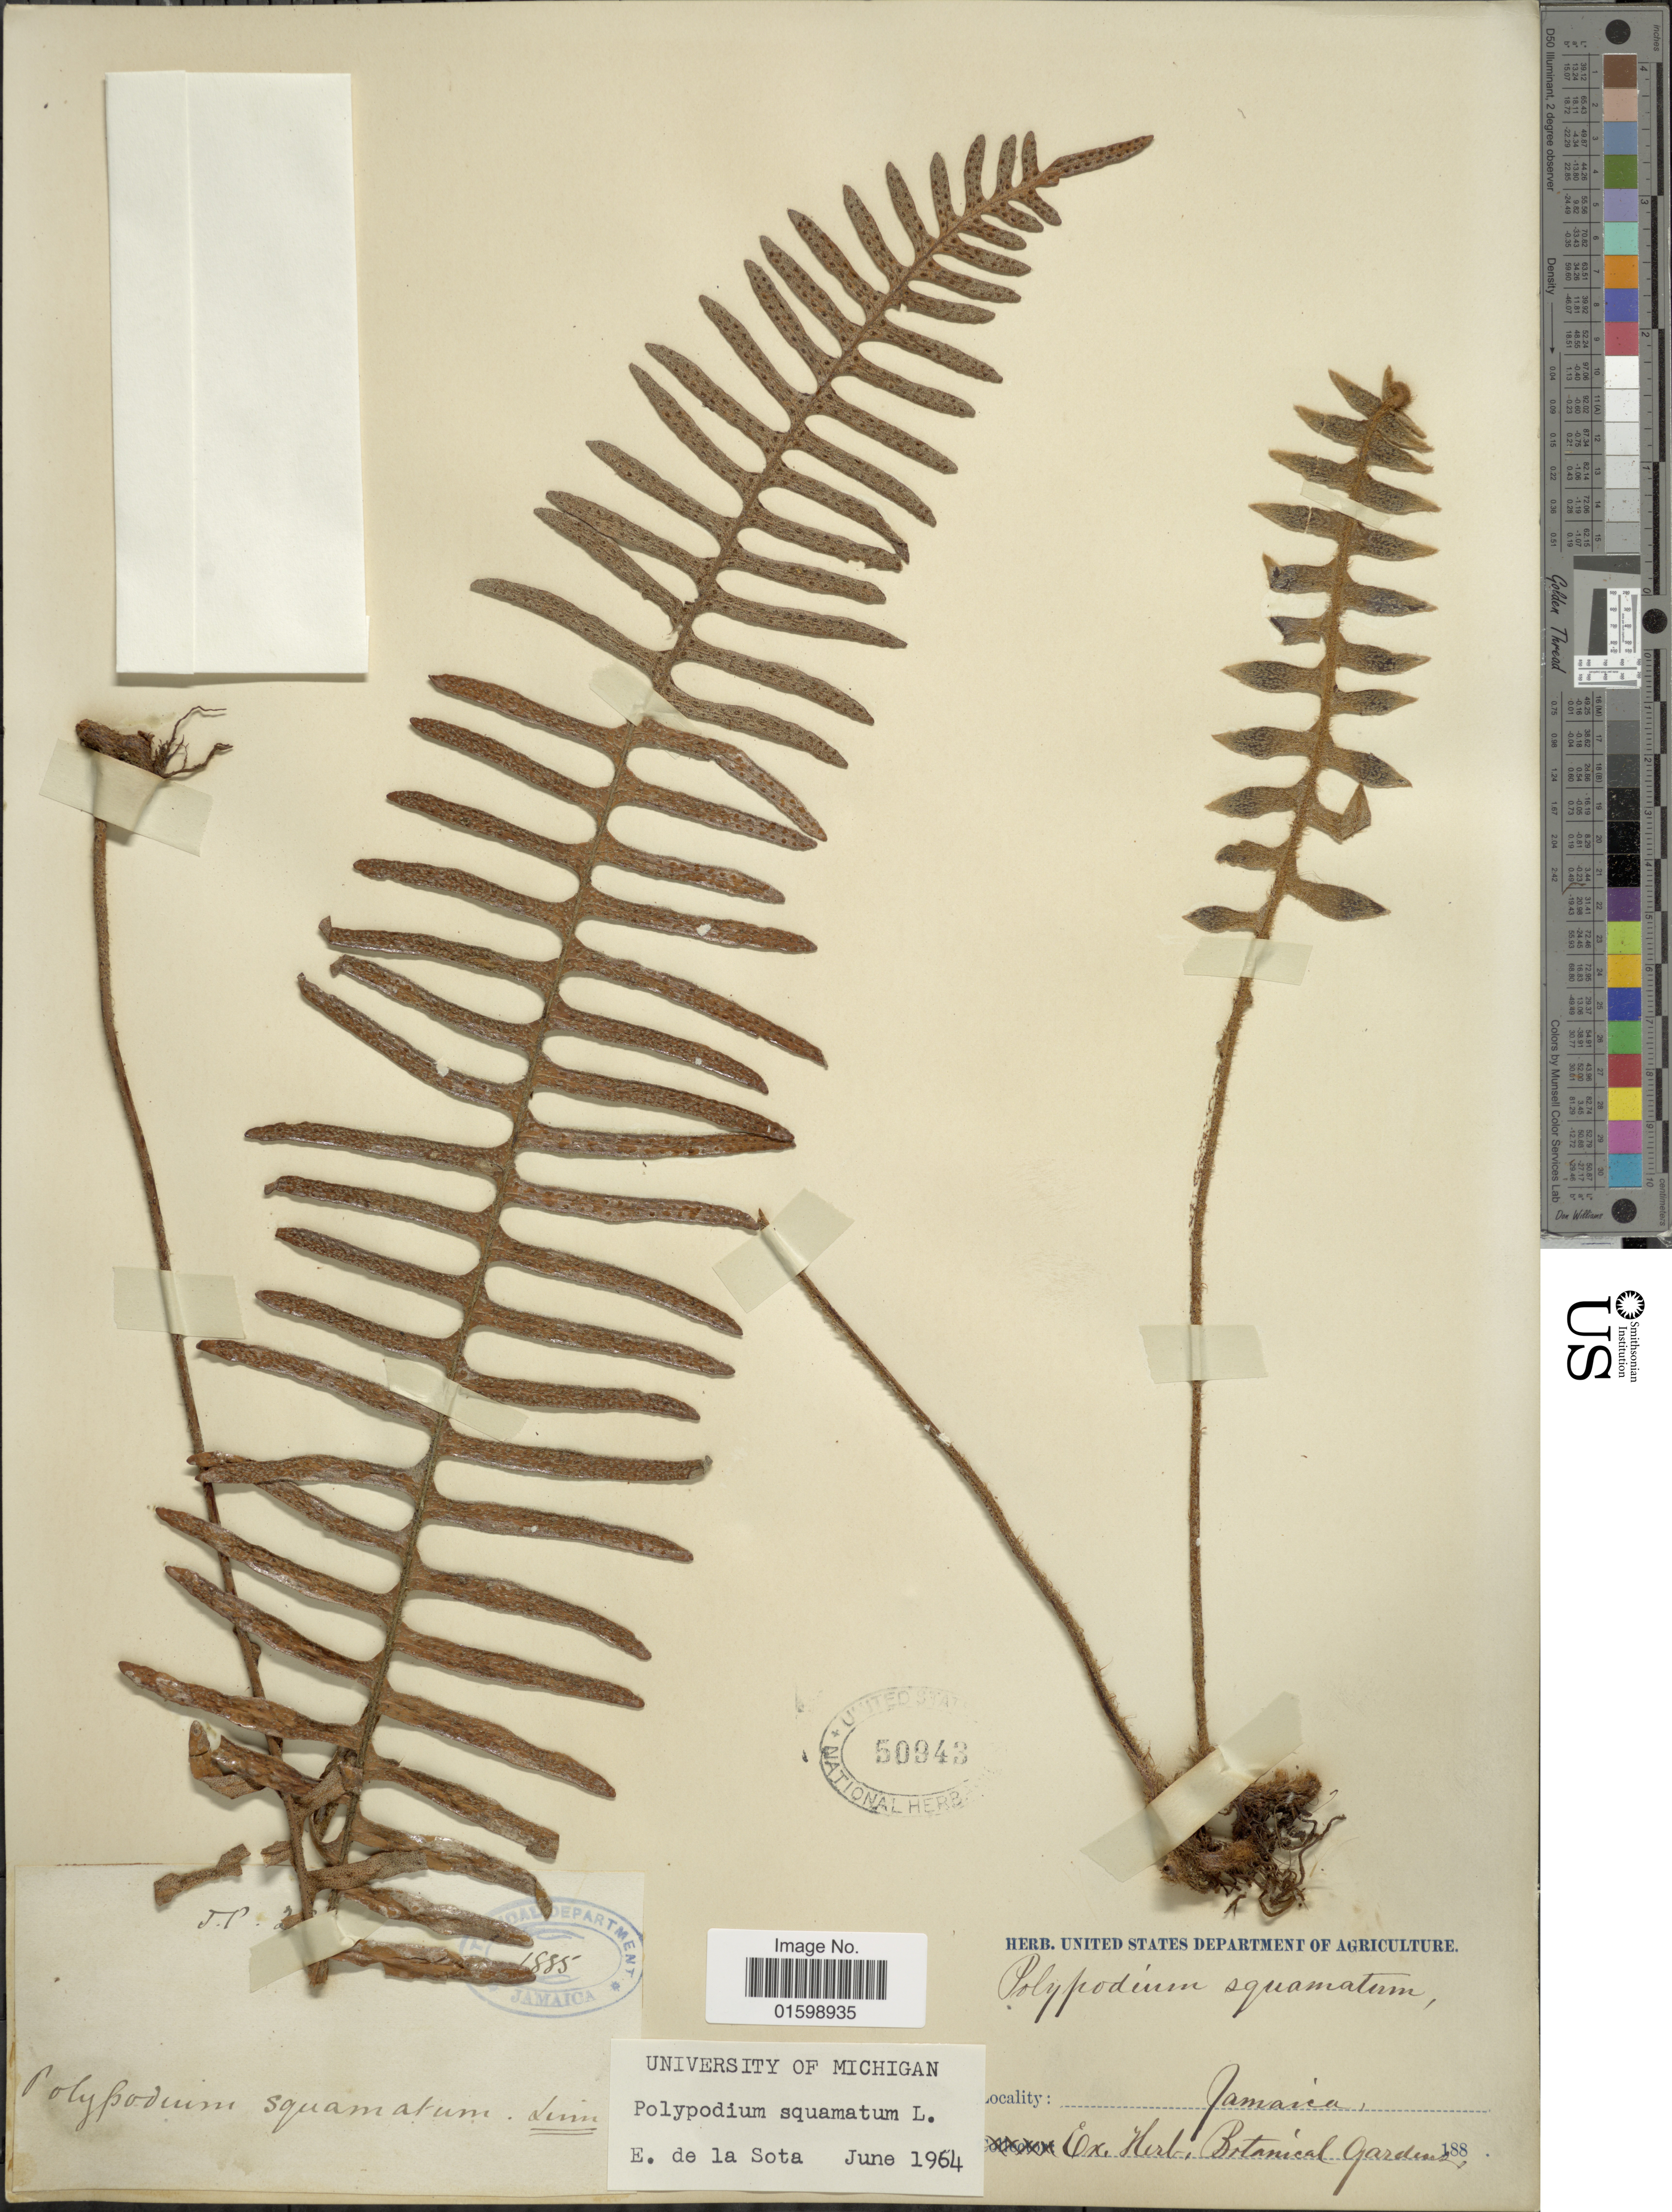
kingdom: Plantae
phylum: Tracheophyta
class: Polypodiopsida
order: Polypodiales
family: Polypodiaceae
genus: Pleopeltis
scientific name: Pleopeltis squamata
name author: (L.) J. Sm.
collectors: T. P.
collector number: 2*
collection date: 1885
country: Jamaica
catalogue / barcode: US 50943